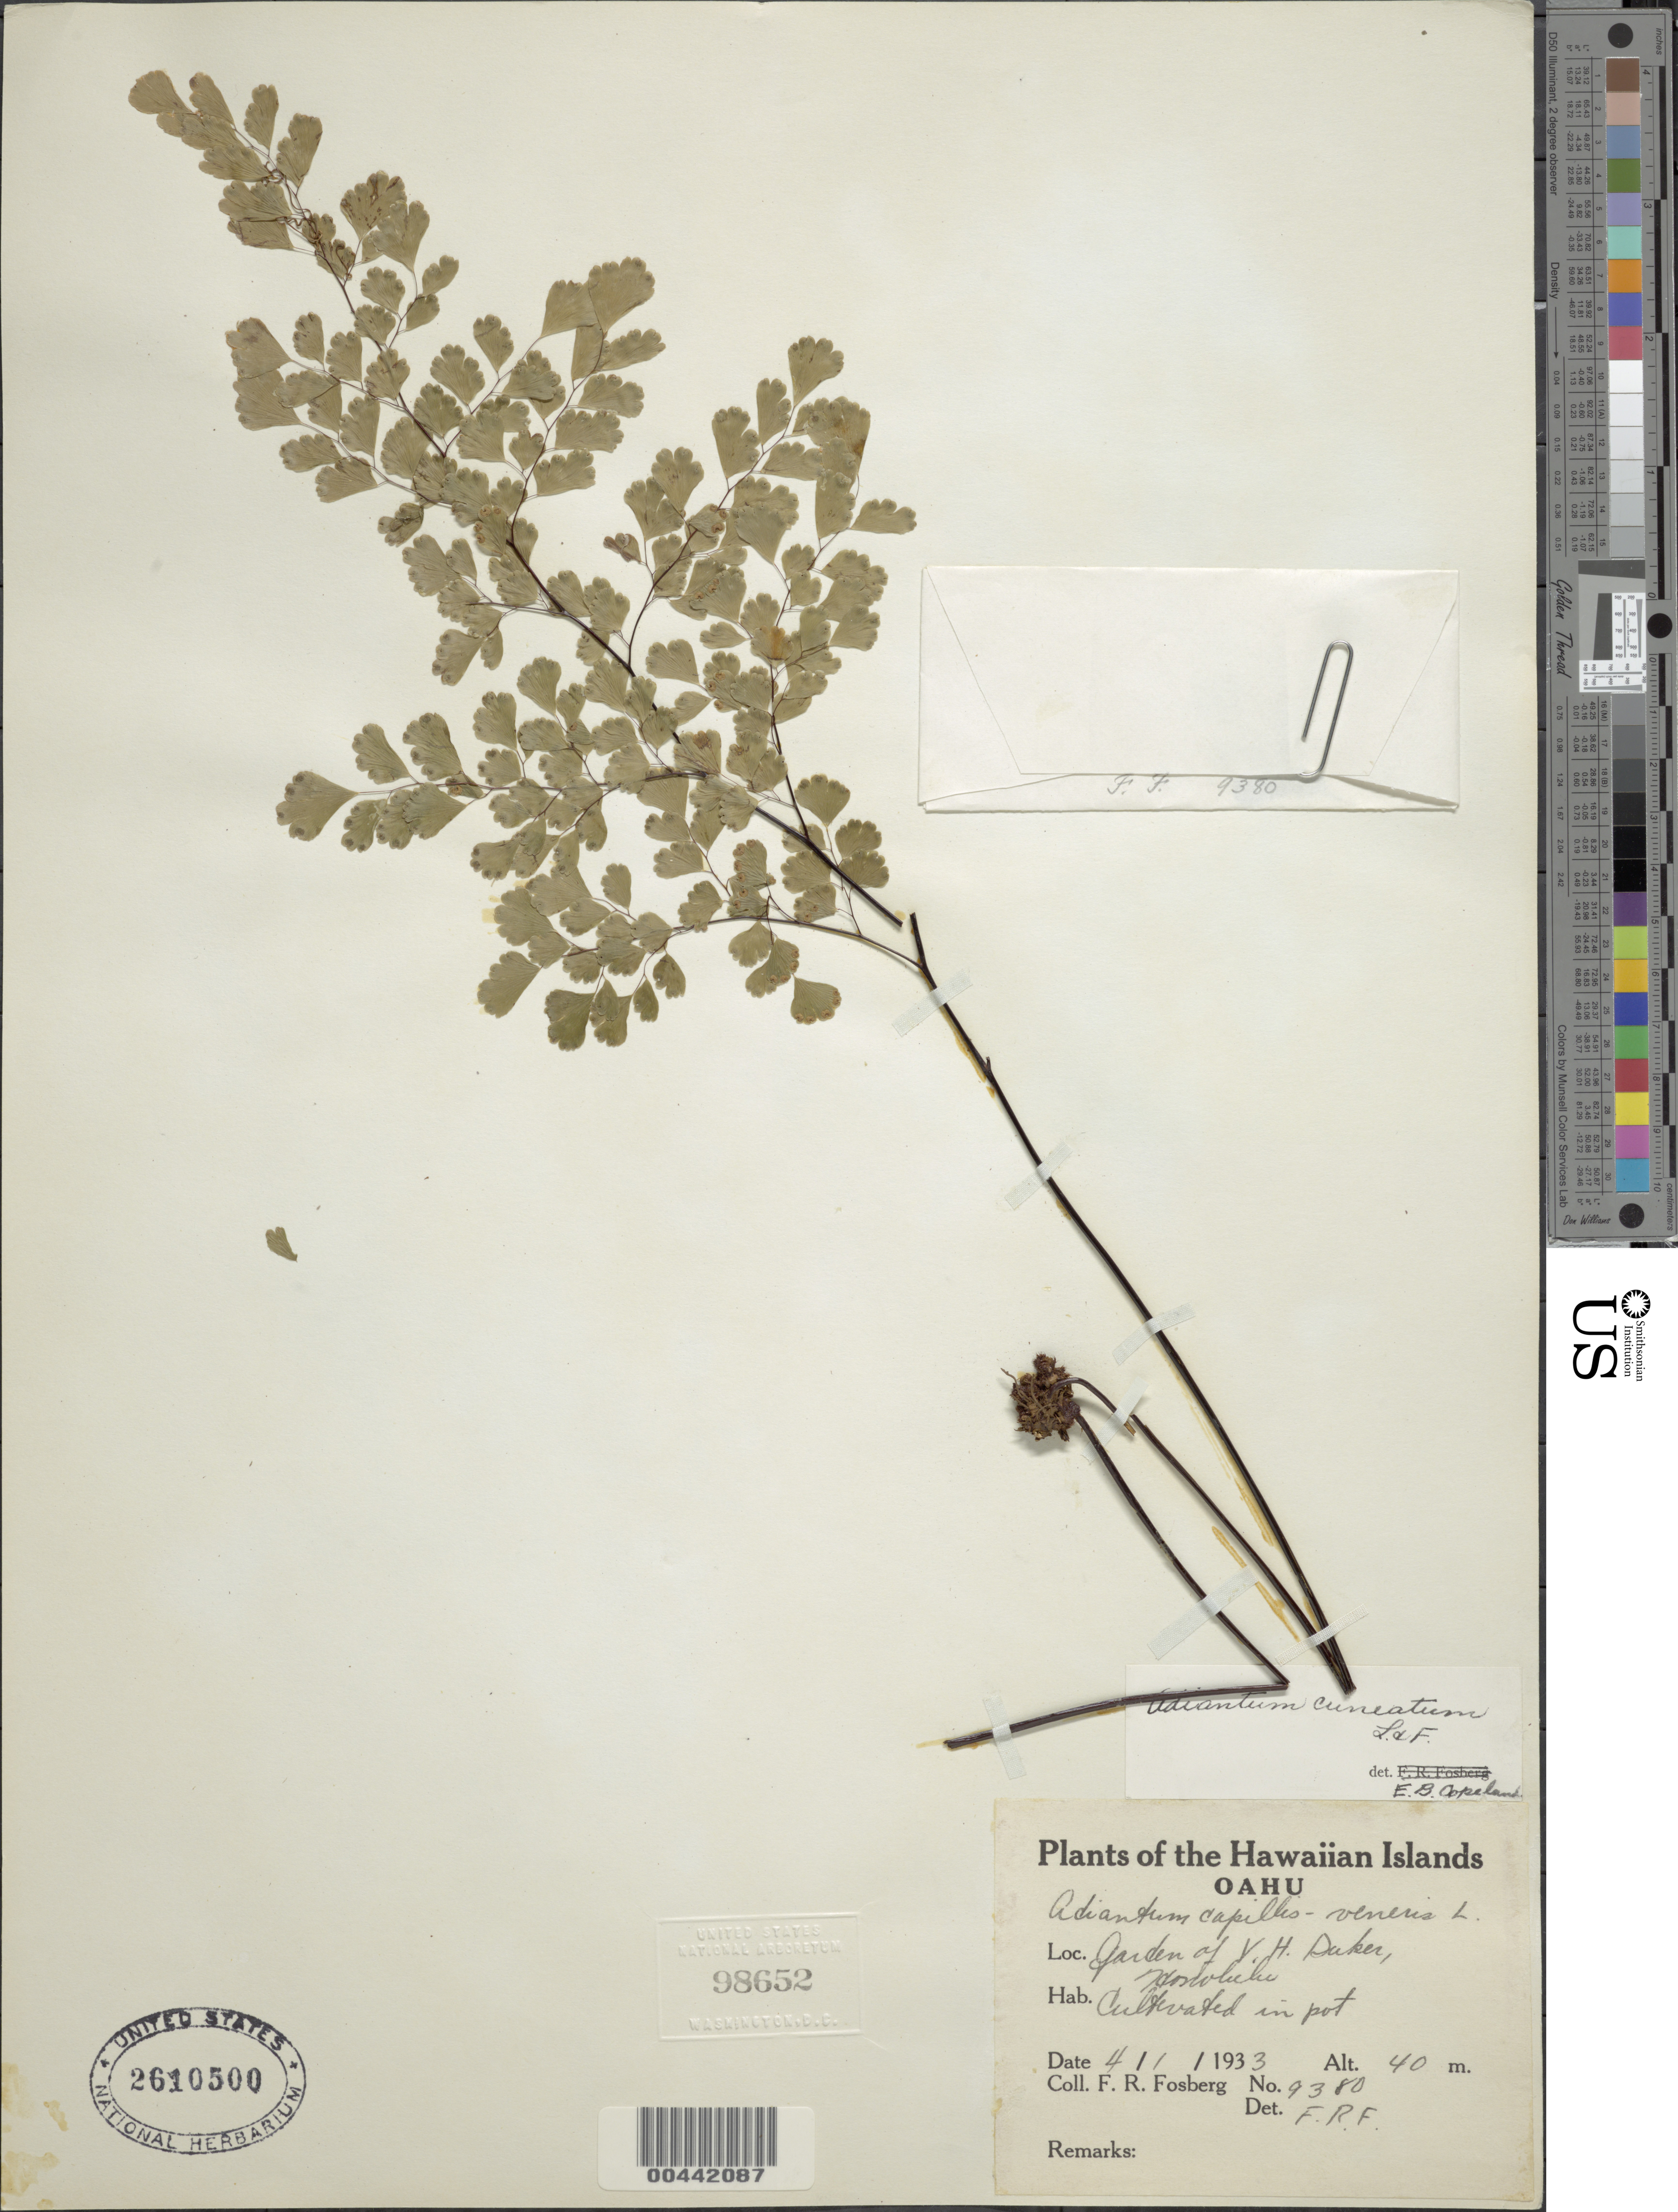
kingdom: Plantae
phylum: Tracheophyta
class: Polypodiopsida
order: Polypodiales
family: Pteridaceae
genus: Adiantum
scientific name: Adiantum raddianum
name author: C. Presl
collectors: F. R. Fosberg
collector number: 9380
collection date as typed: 4 Jan 1933 or 1 Apr 1933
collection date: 1933-01-04 or 1933-04-01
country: United States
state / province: Hawaii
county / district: Honolulu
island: Oahu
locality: Garden of V.H. Duker, Honolulu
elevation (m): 40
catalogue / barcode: US 2610500